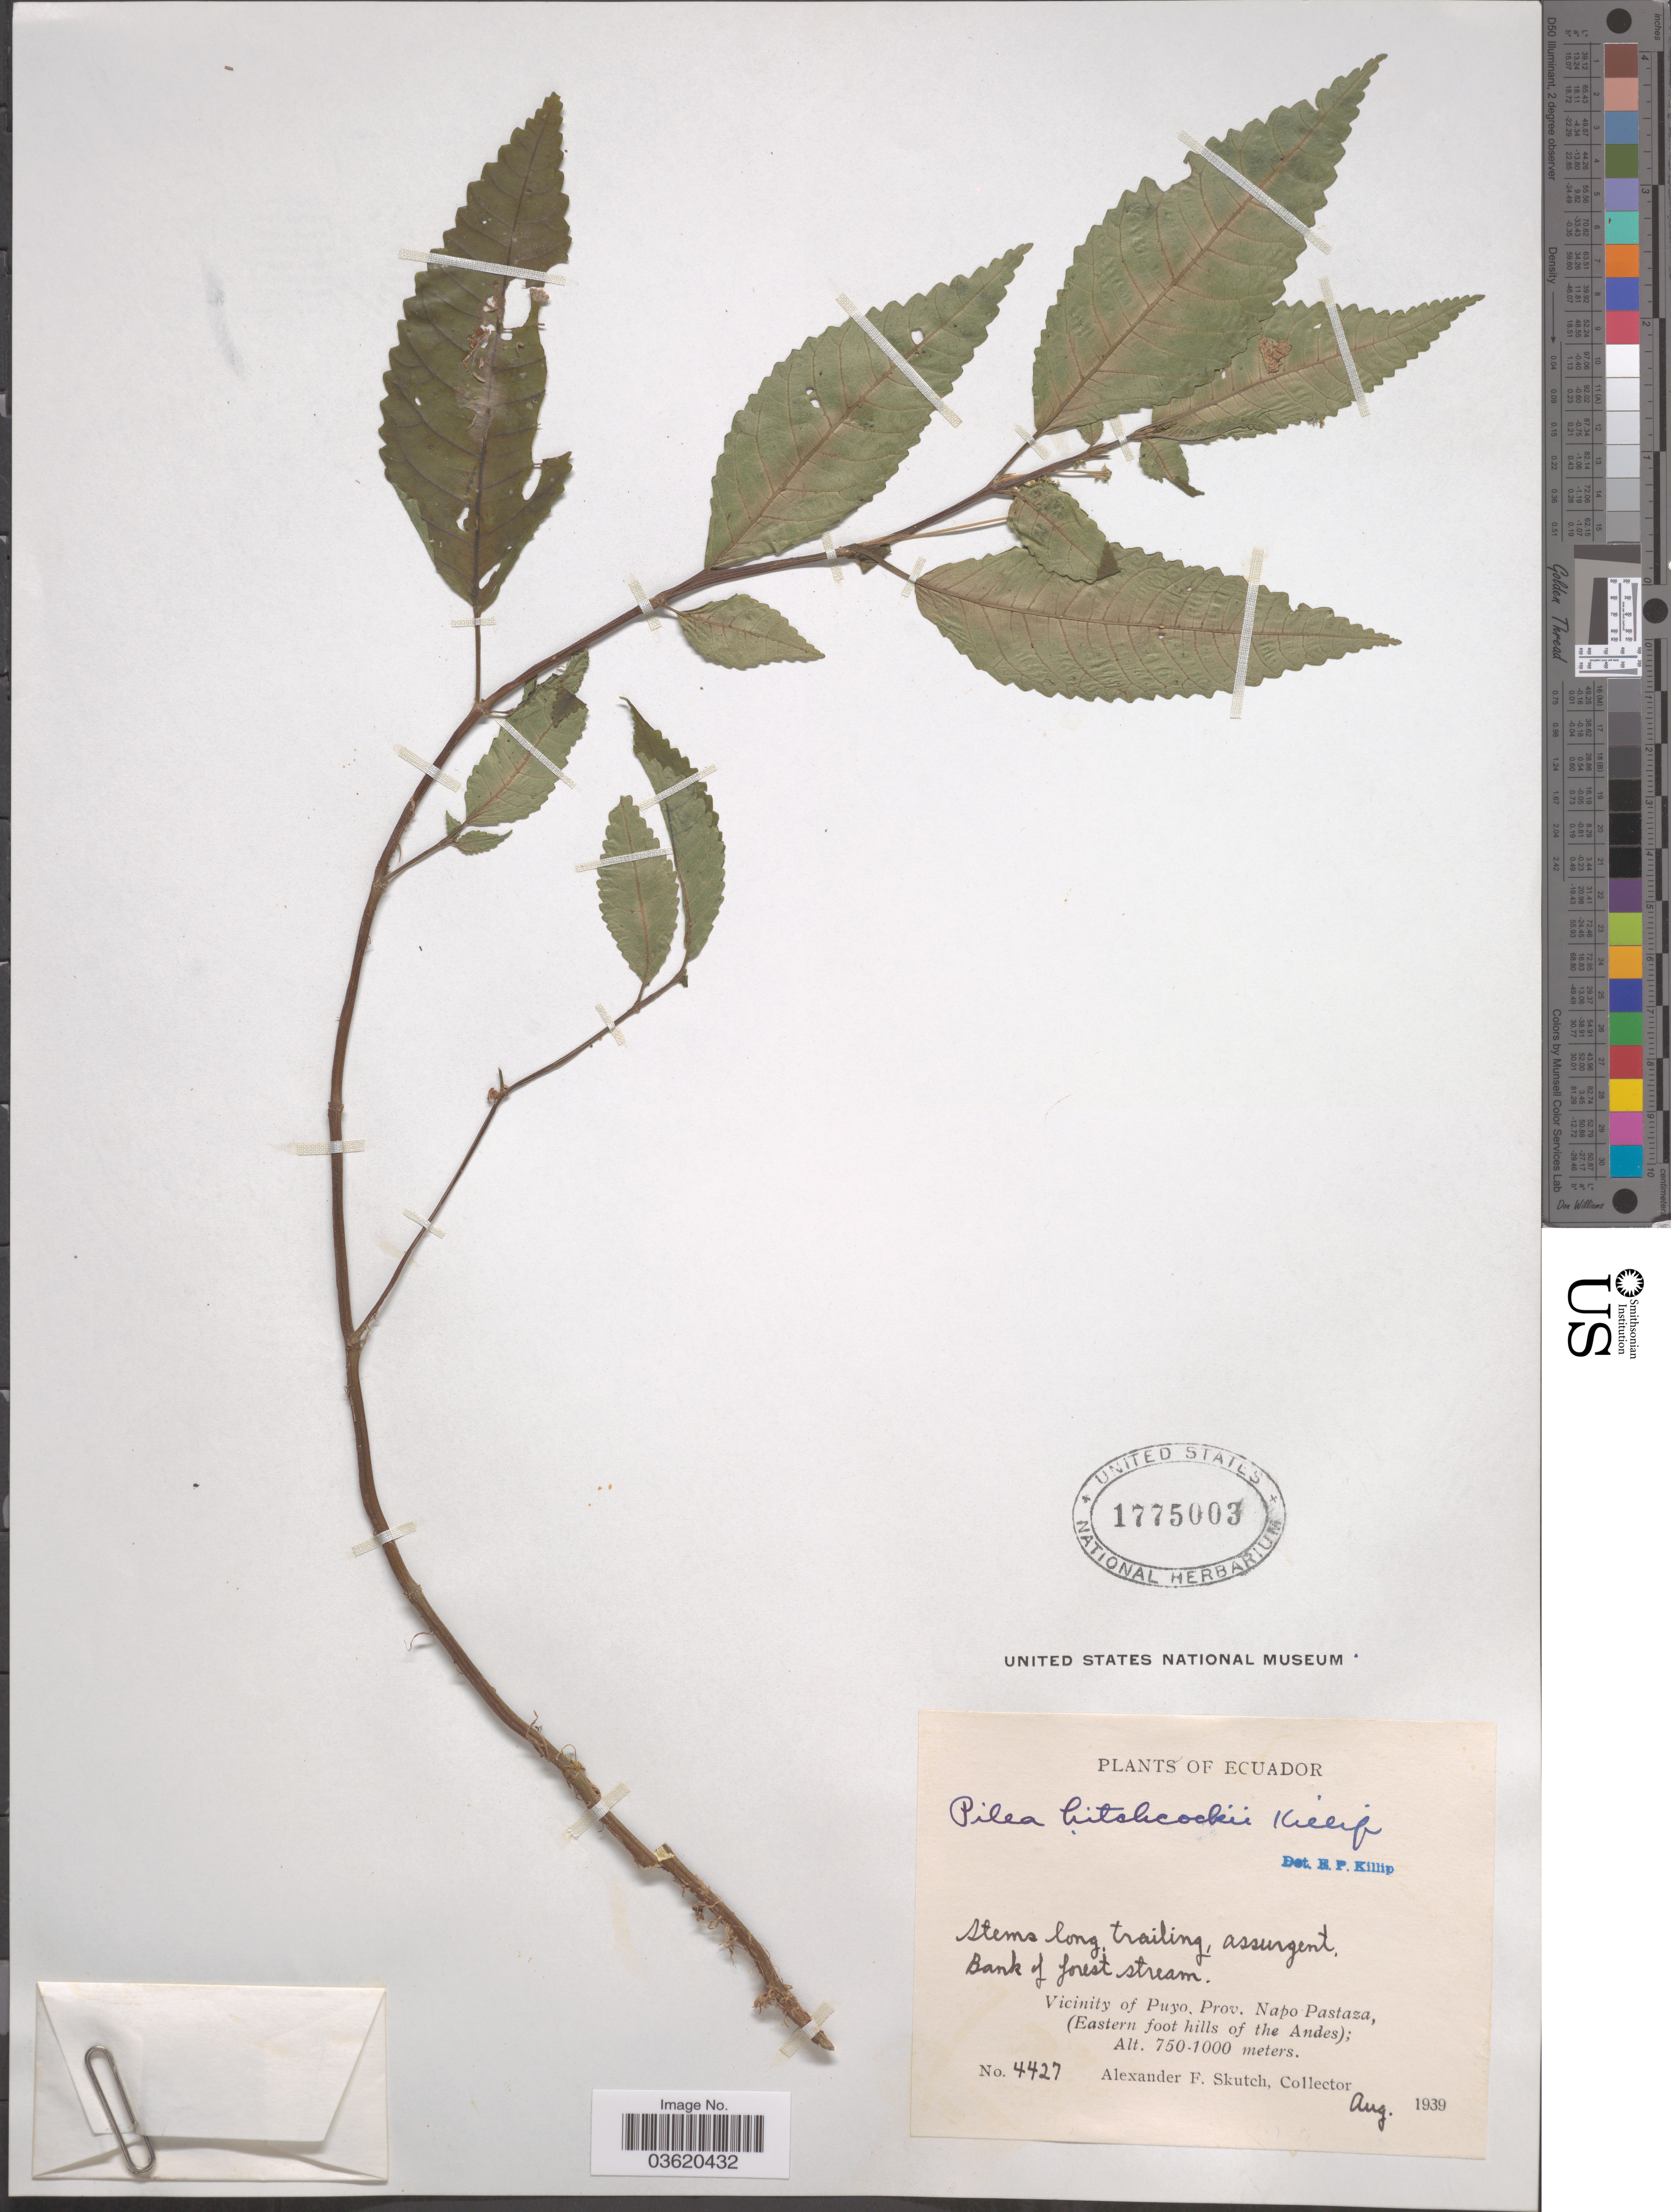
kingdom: Plantae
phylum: Tracheophyta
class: Magnoliopsida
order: Rosales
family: Urticaceae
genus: Pilea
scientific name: Pilea hitchcockii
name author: Killip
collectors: A. F. Skutch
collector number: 4427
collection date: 1939-08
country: Ecuador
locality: Vicinity of Puyo, Prov. Napo Pastaza, (Eastern foot hills of the Andes).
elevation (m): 750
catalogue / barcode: US 1775003